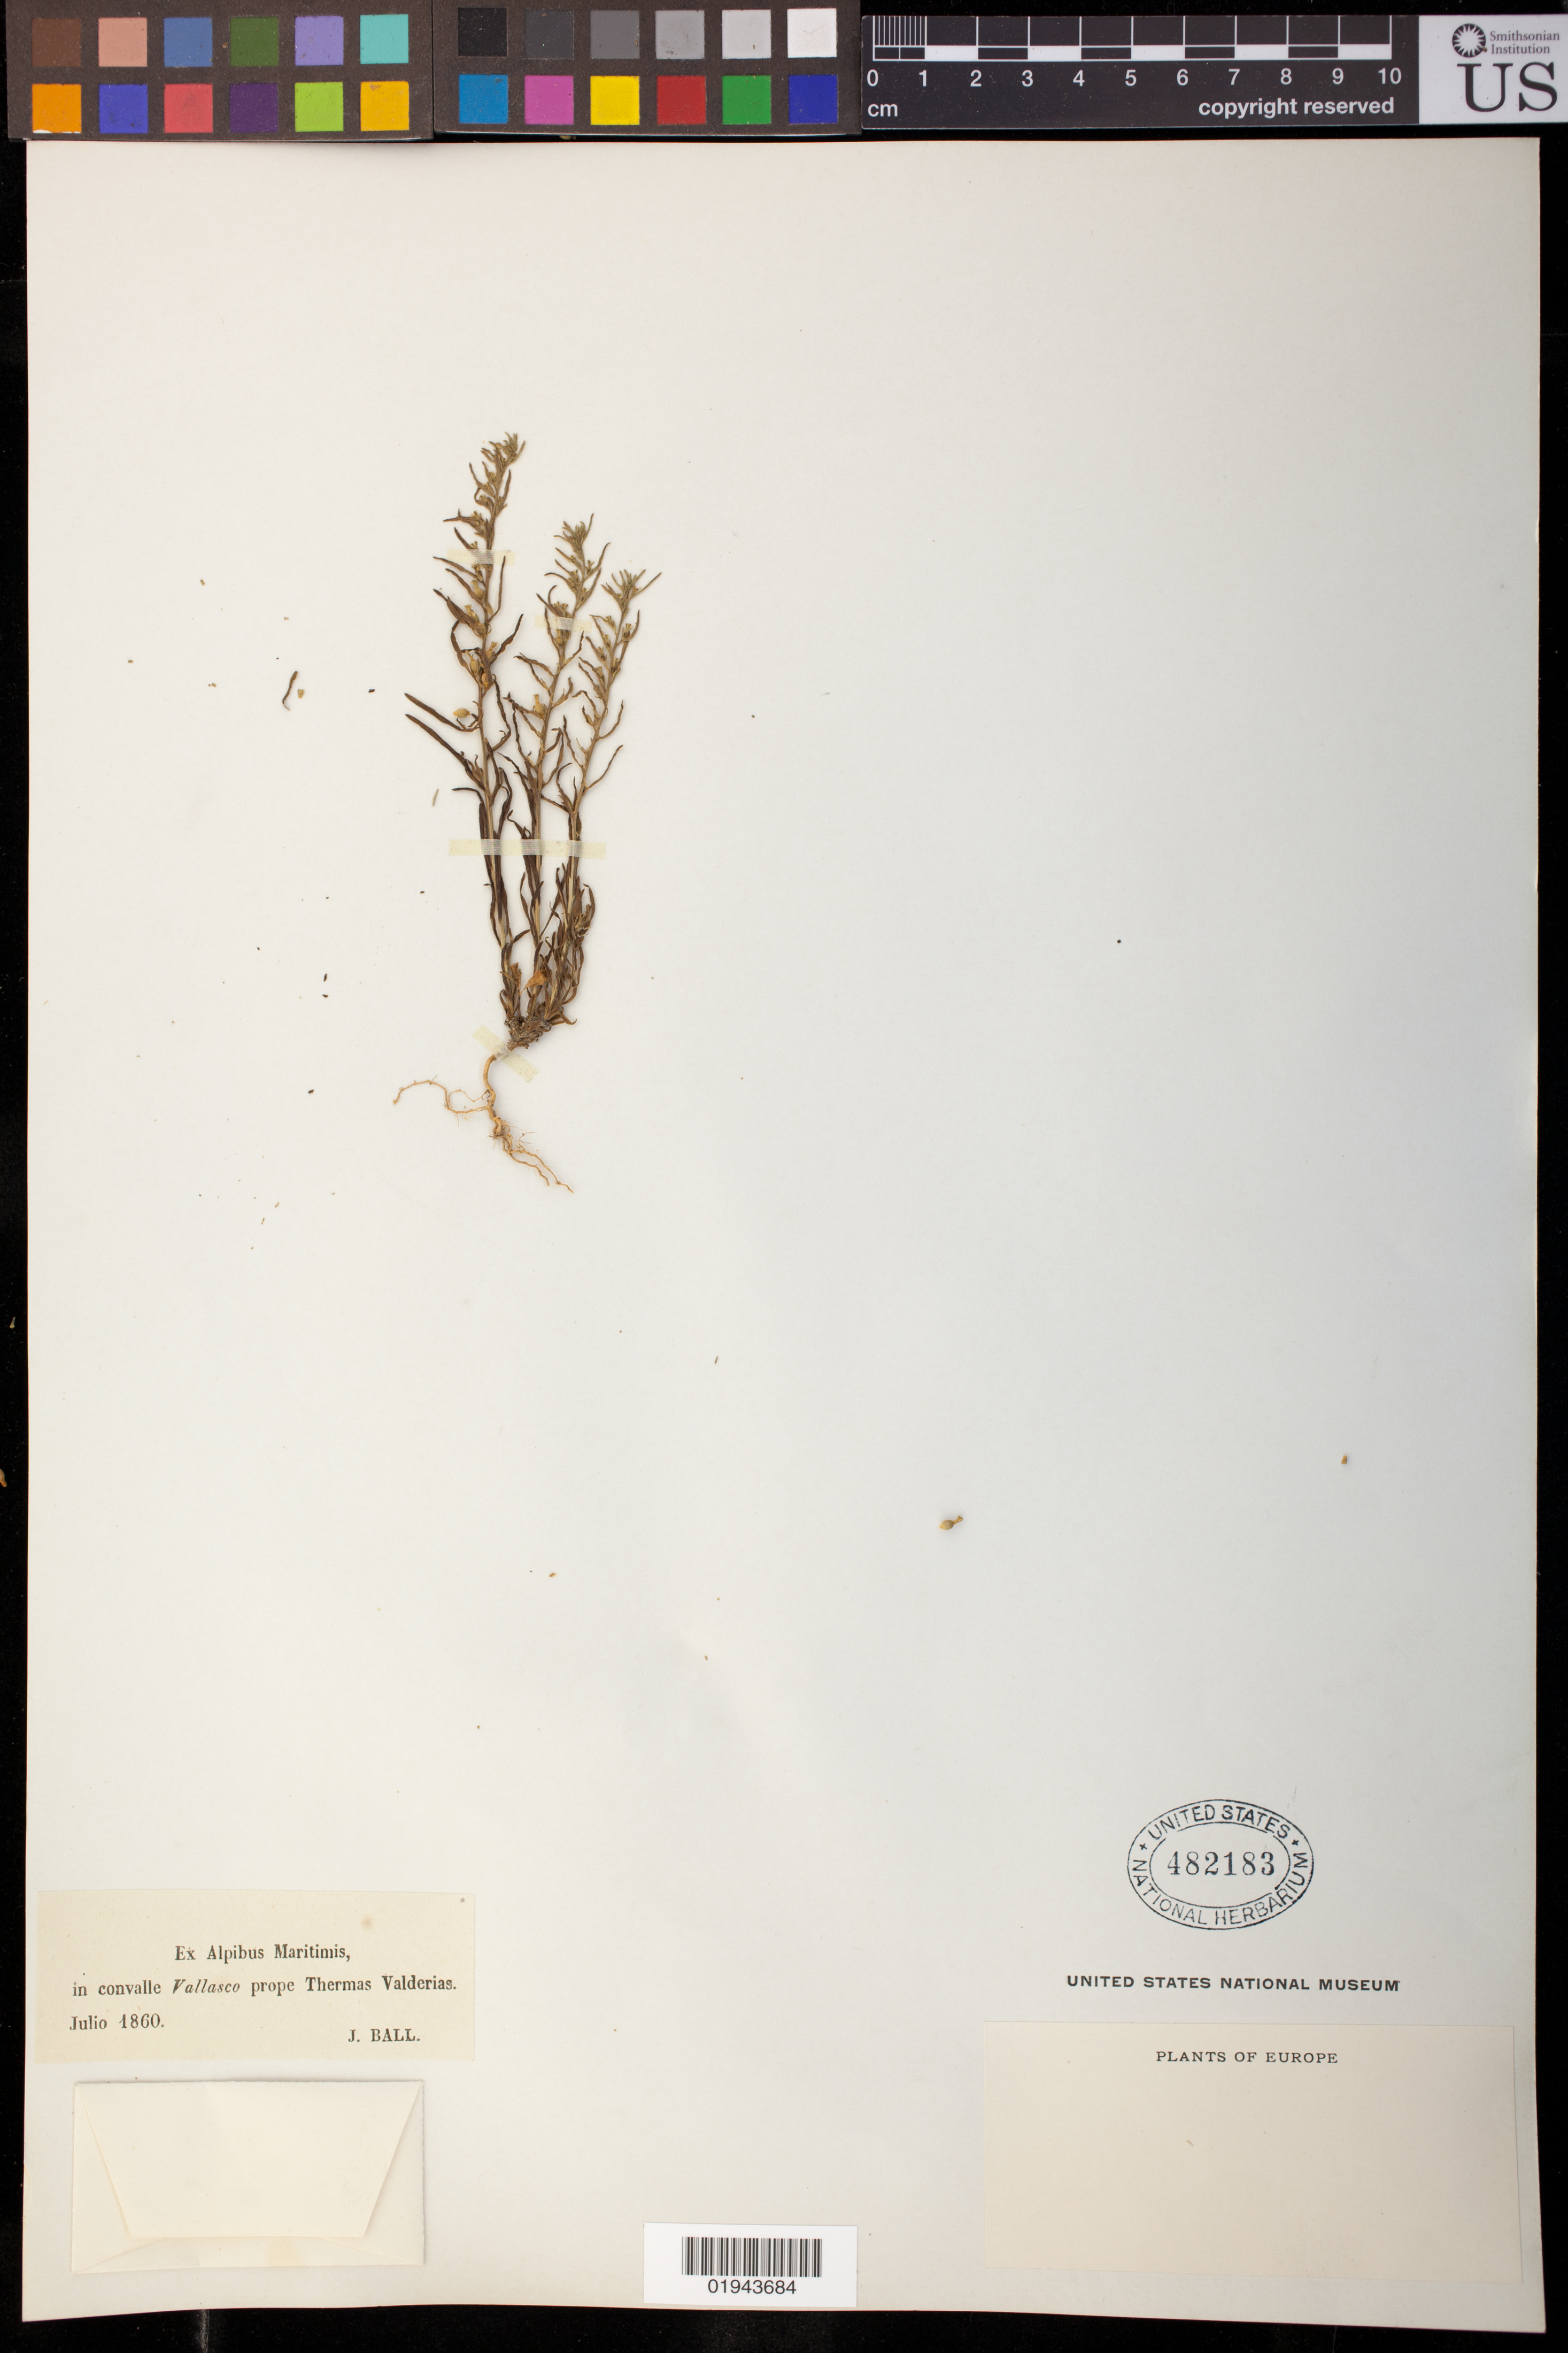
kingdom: Plantae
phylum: Tracheophyta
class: Magnoliopsida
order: Santalales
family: Thesiaceae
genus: Thesium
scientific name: Thesium sp.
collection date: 1860-07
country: Italy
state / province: Piedmont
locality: Ex Alpibus Martimis [Maritime Alps],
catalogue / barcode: US 482183